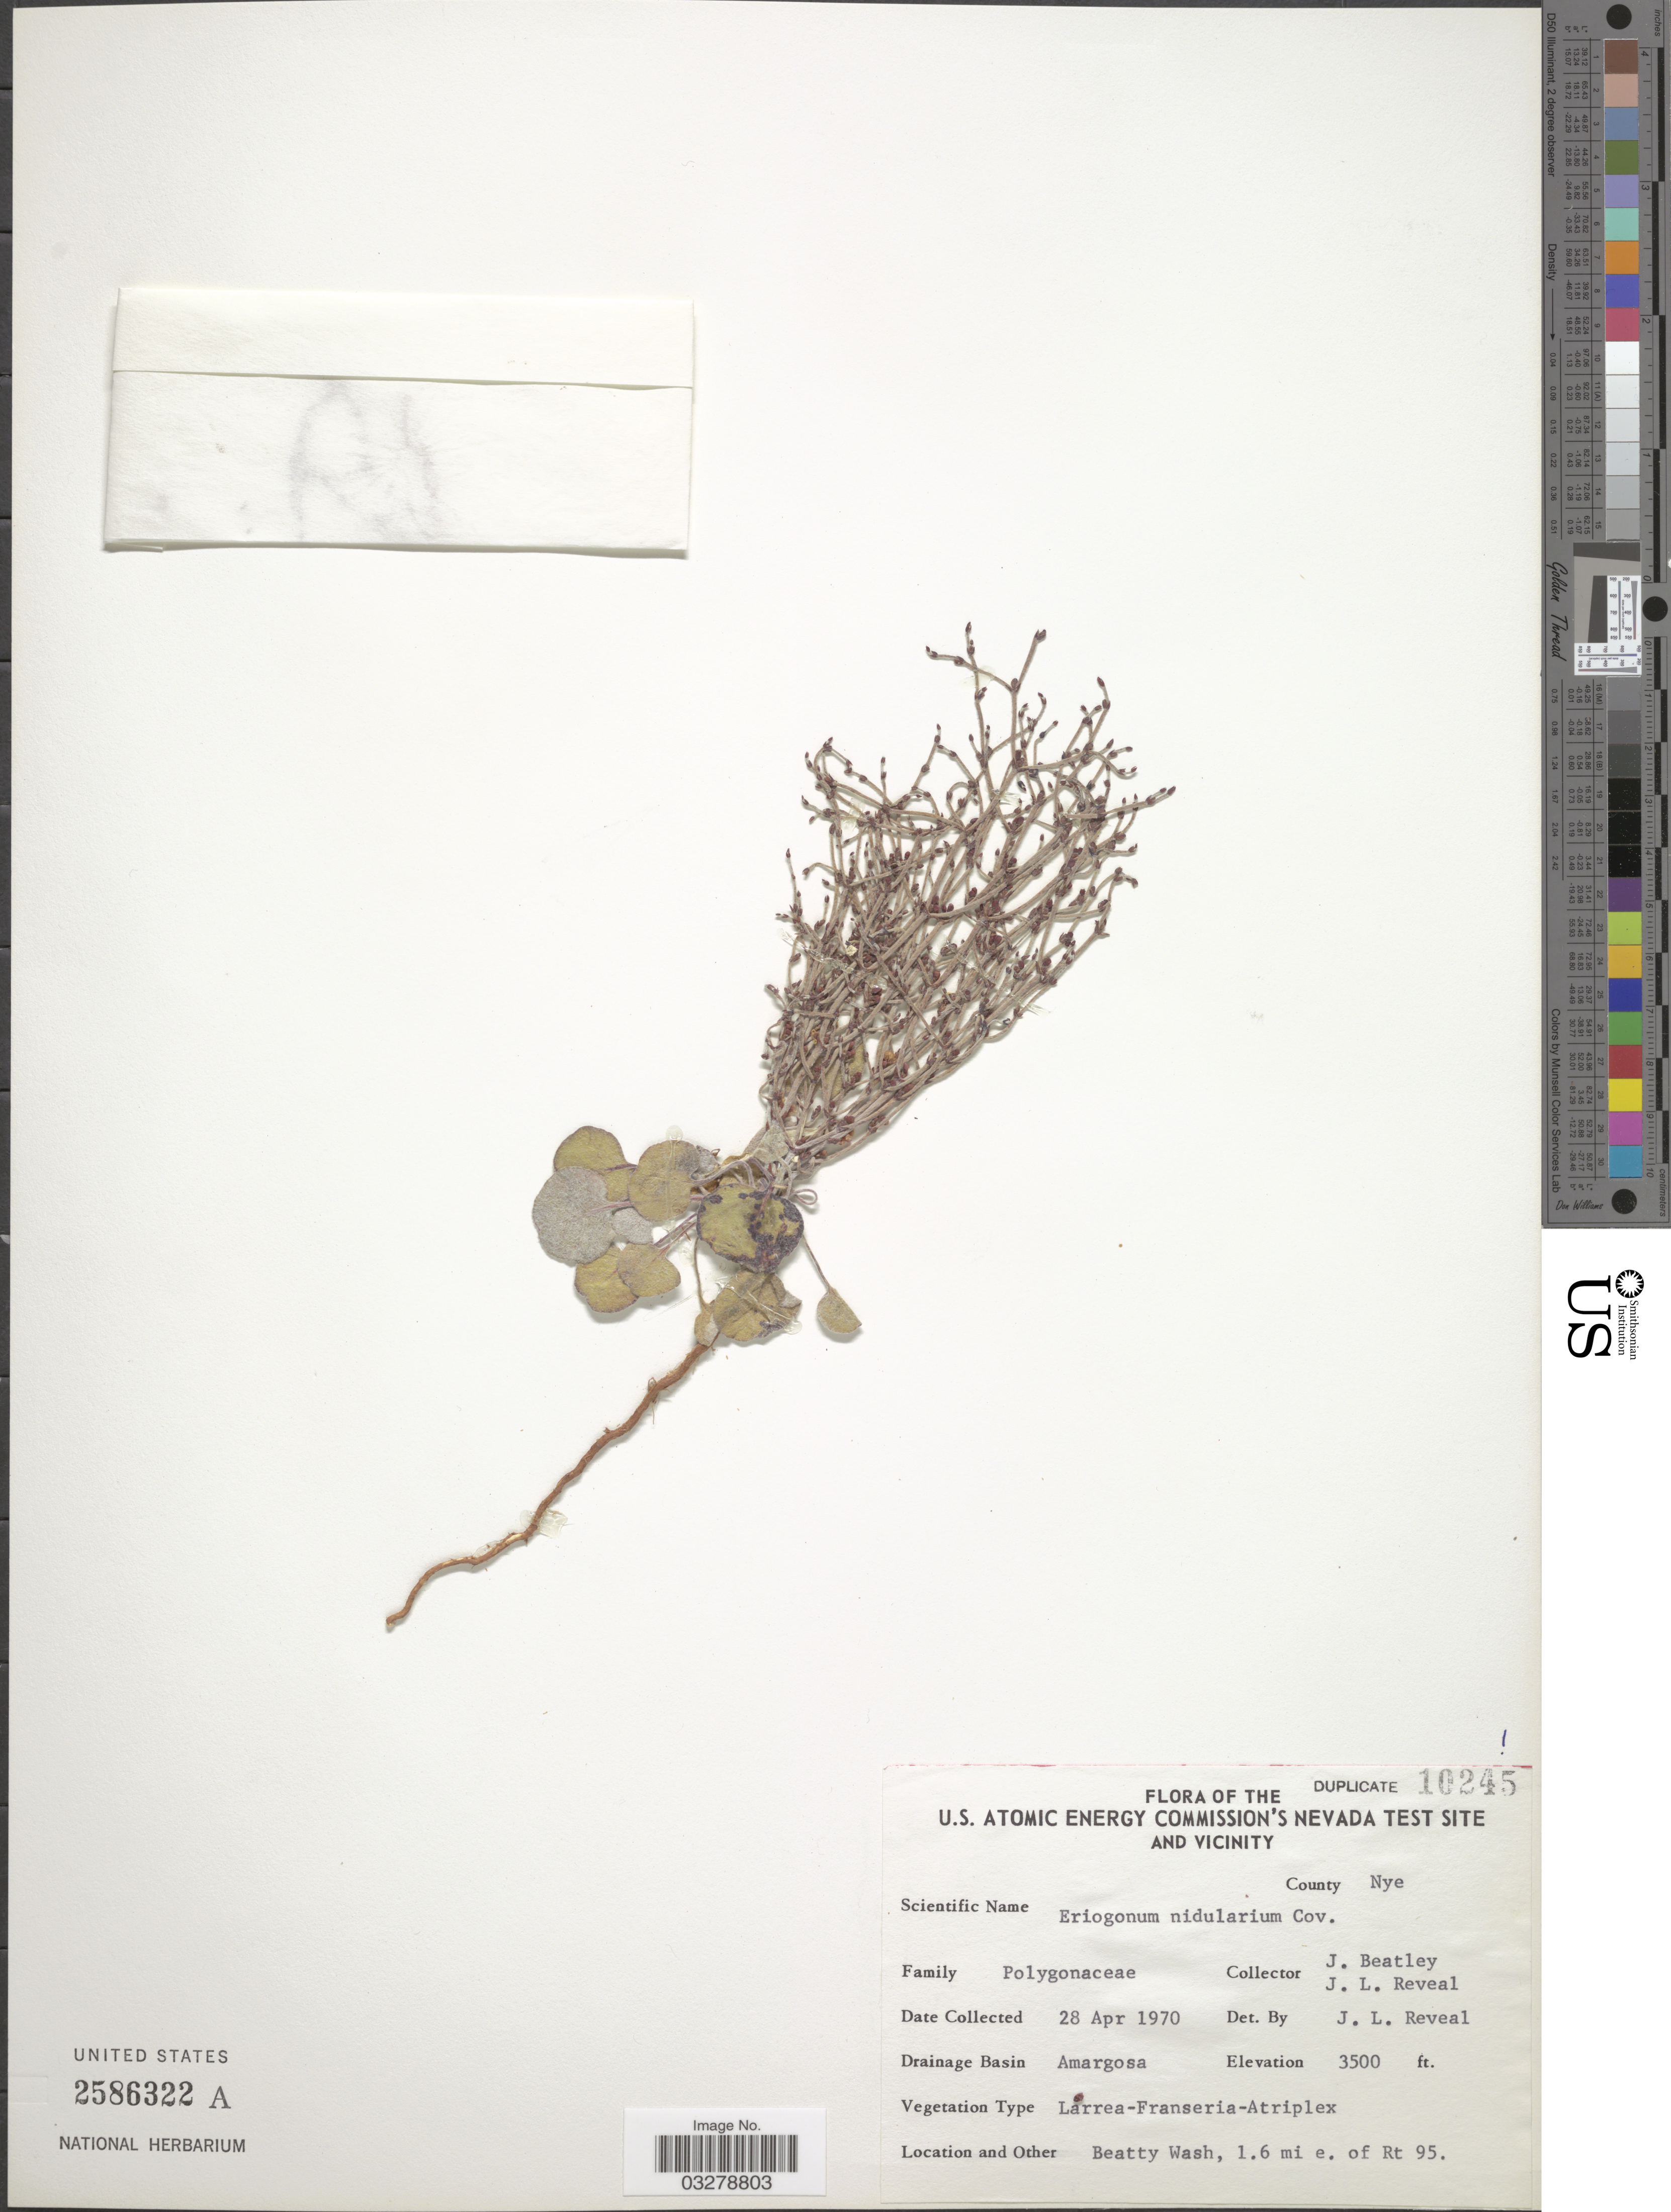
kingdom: Plantae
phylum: Tracheophyta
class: Magnoliopsida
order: Caryophyllales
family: Polygonaceae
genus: Eriogonum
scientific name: Eriogonum nidularium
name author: Coville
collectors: J. C. Beatley & J. L. Reveal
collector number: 10245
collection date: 1970-04-28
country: United States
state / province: Nevada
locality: U.S. Atomic Energy Commission's Nevada Test Site and Vicinity. County Nye. Drainage Basin Amargosa. Beatty Wash, 1.6 mi e. of Rt 95.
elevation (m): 1067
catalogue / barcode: US 2586322A